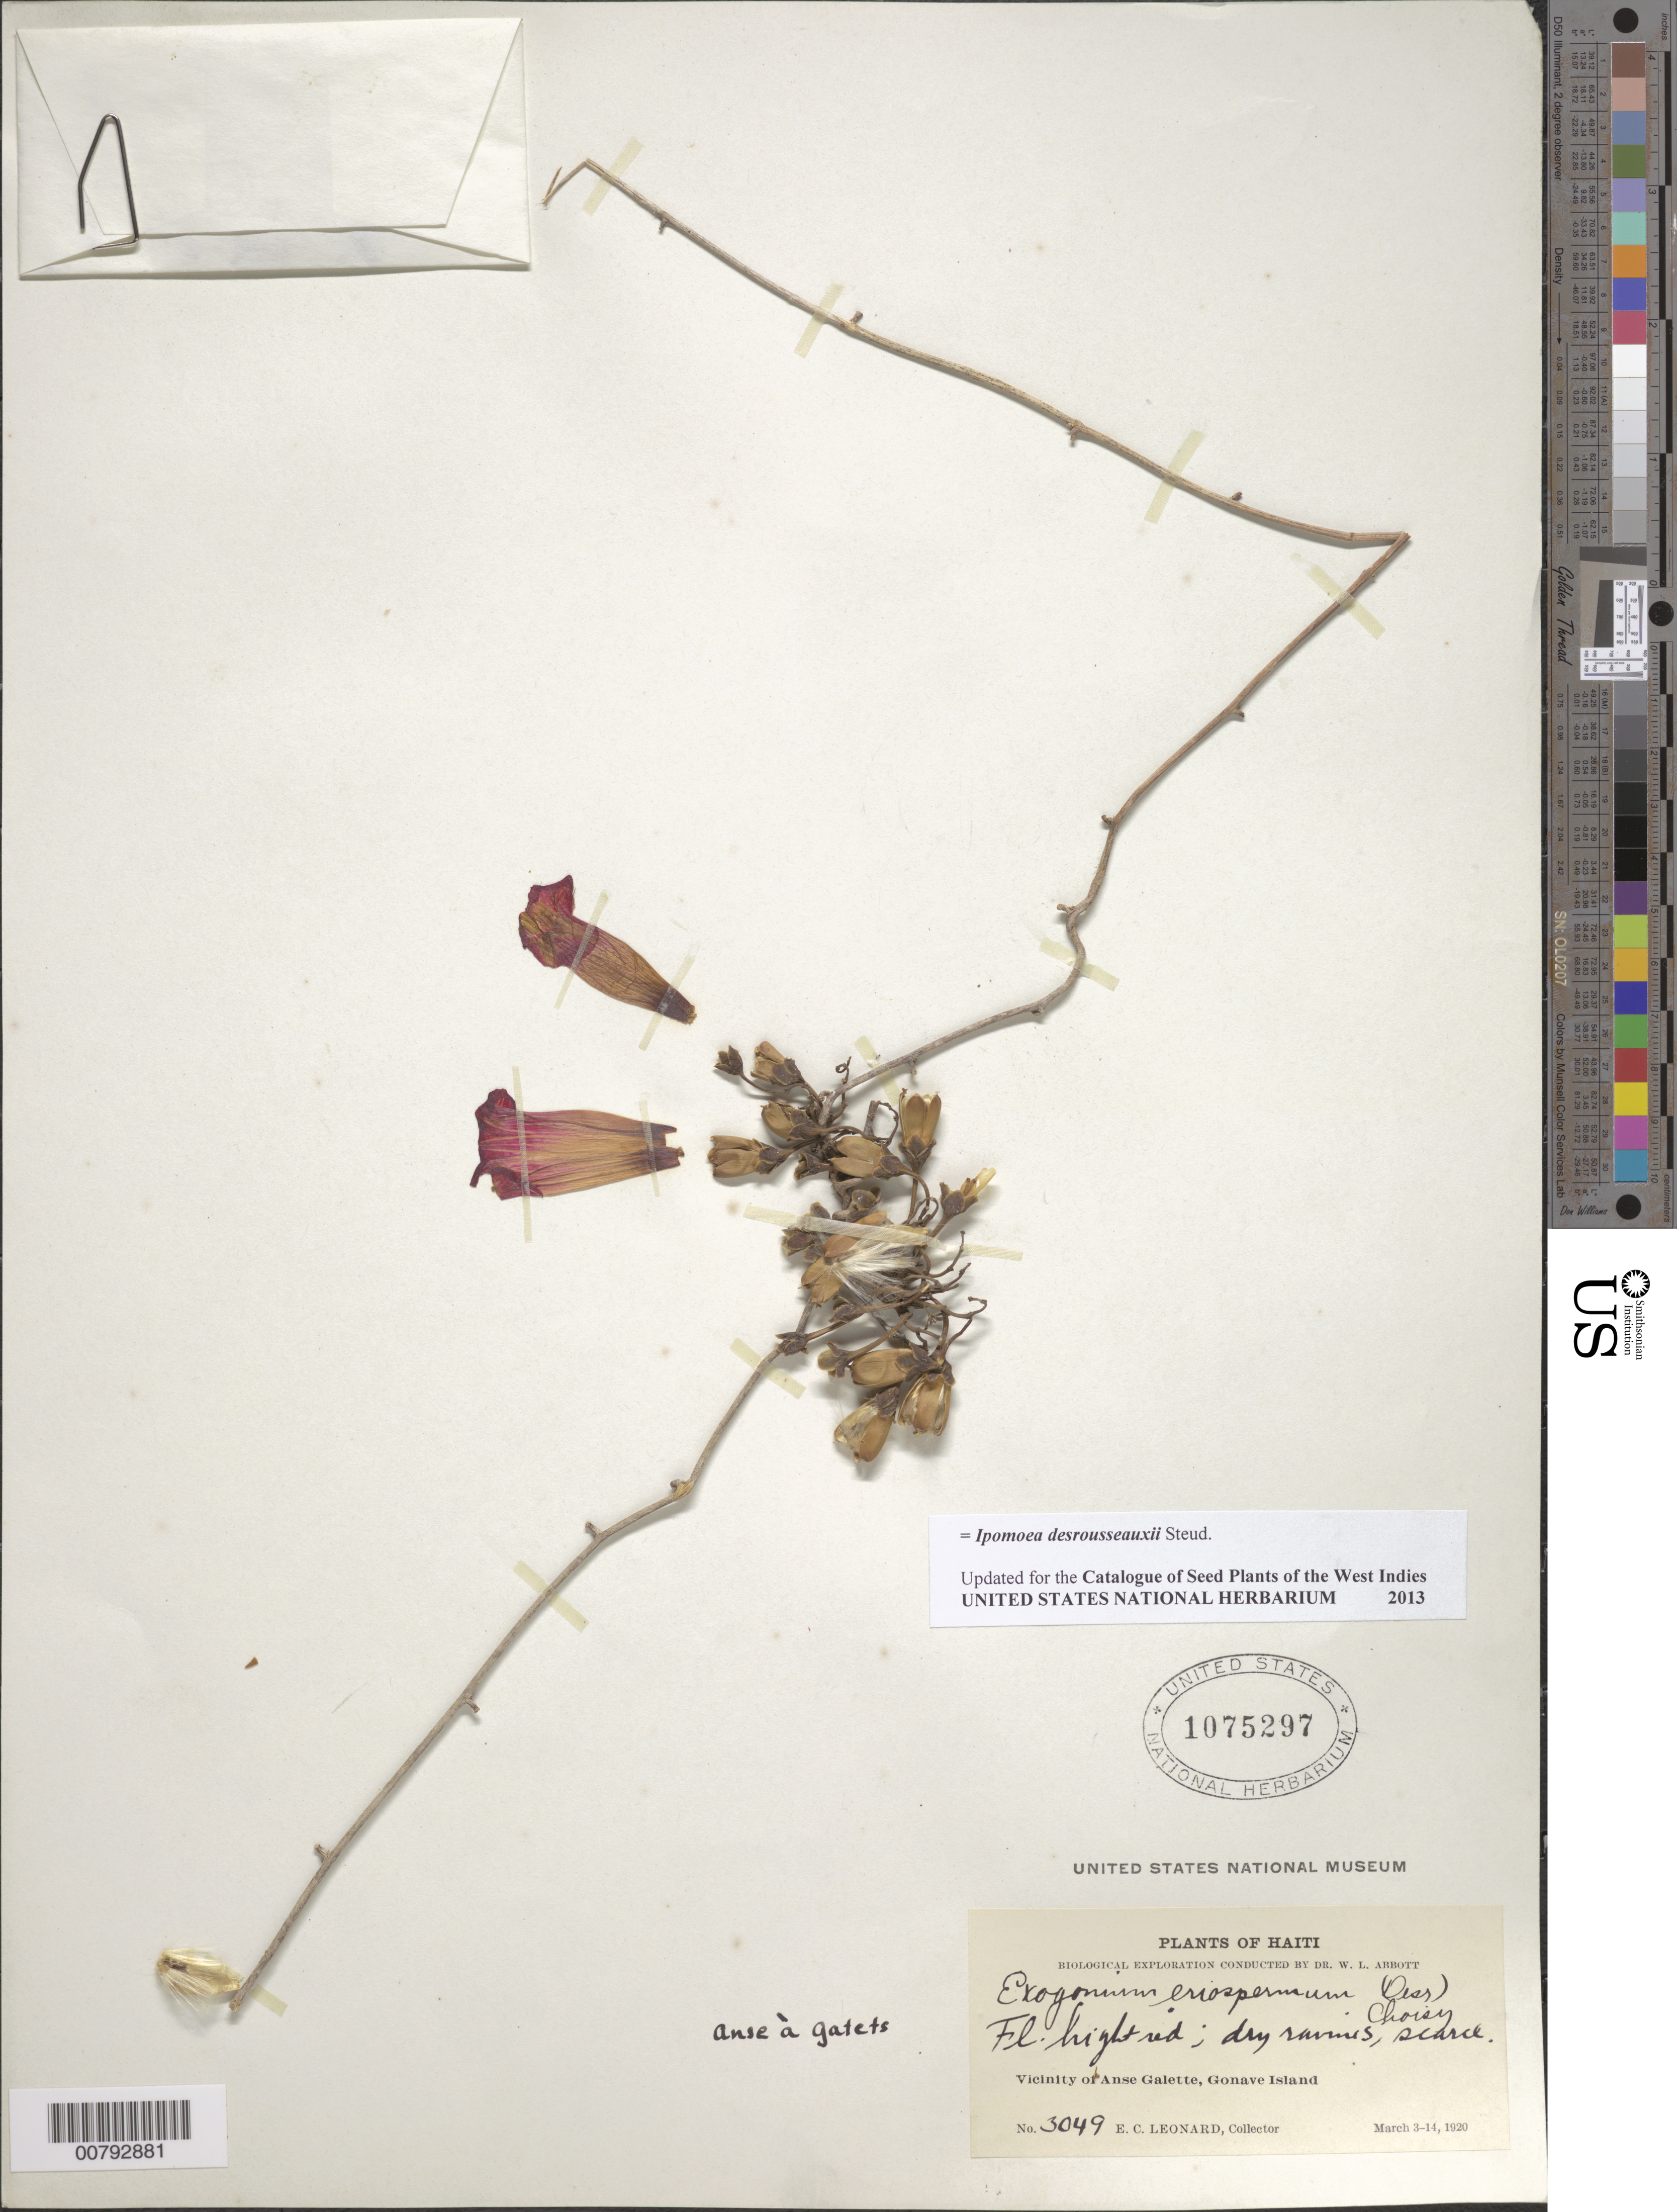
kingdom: Plantae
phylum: Tracheophyta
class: Magnoliopsida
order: Solanales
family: Convolvulaceae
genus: Ipomoea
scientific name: Ipomoea desrousseauxii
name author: Steud.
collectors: E. C. Leonard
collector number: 3049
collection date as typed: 03 Mar 1920 to 14 Mar 1920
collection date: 1920-03-03/1920-03-14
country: Haiti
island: Hispaniola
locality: Gonave Island, vicinity of Anse Galette.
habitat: Dry ravines.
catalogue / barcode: US 1075297